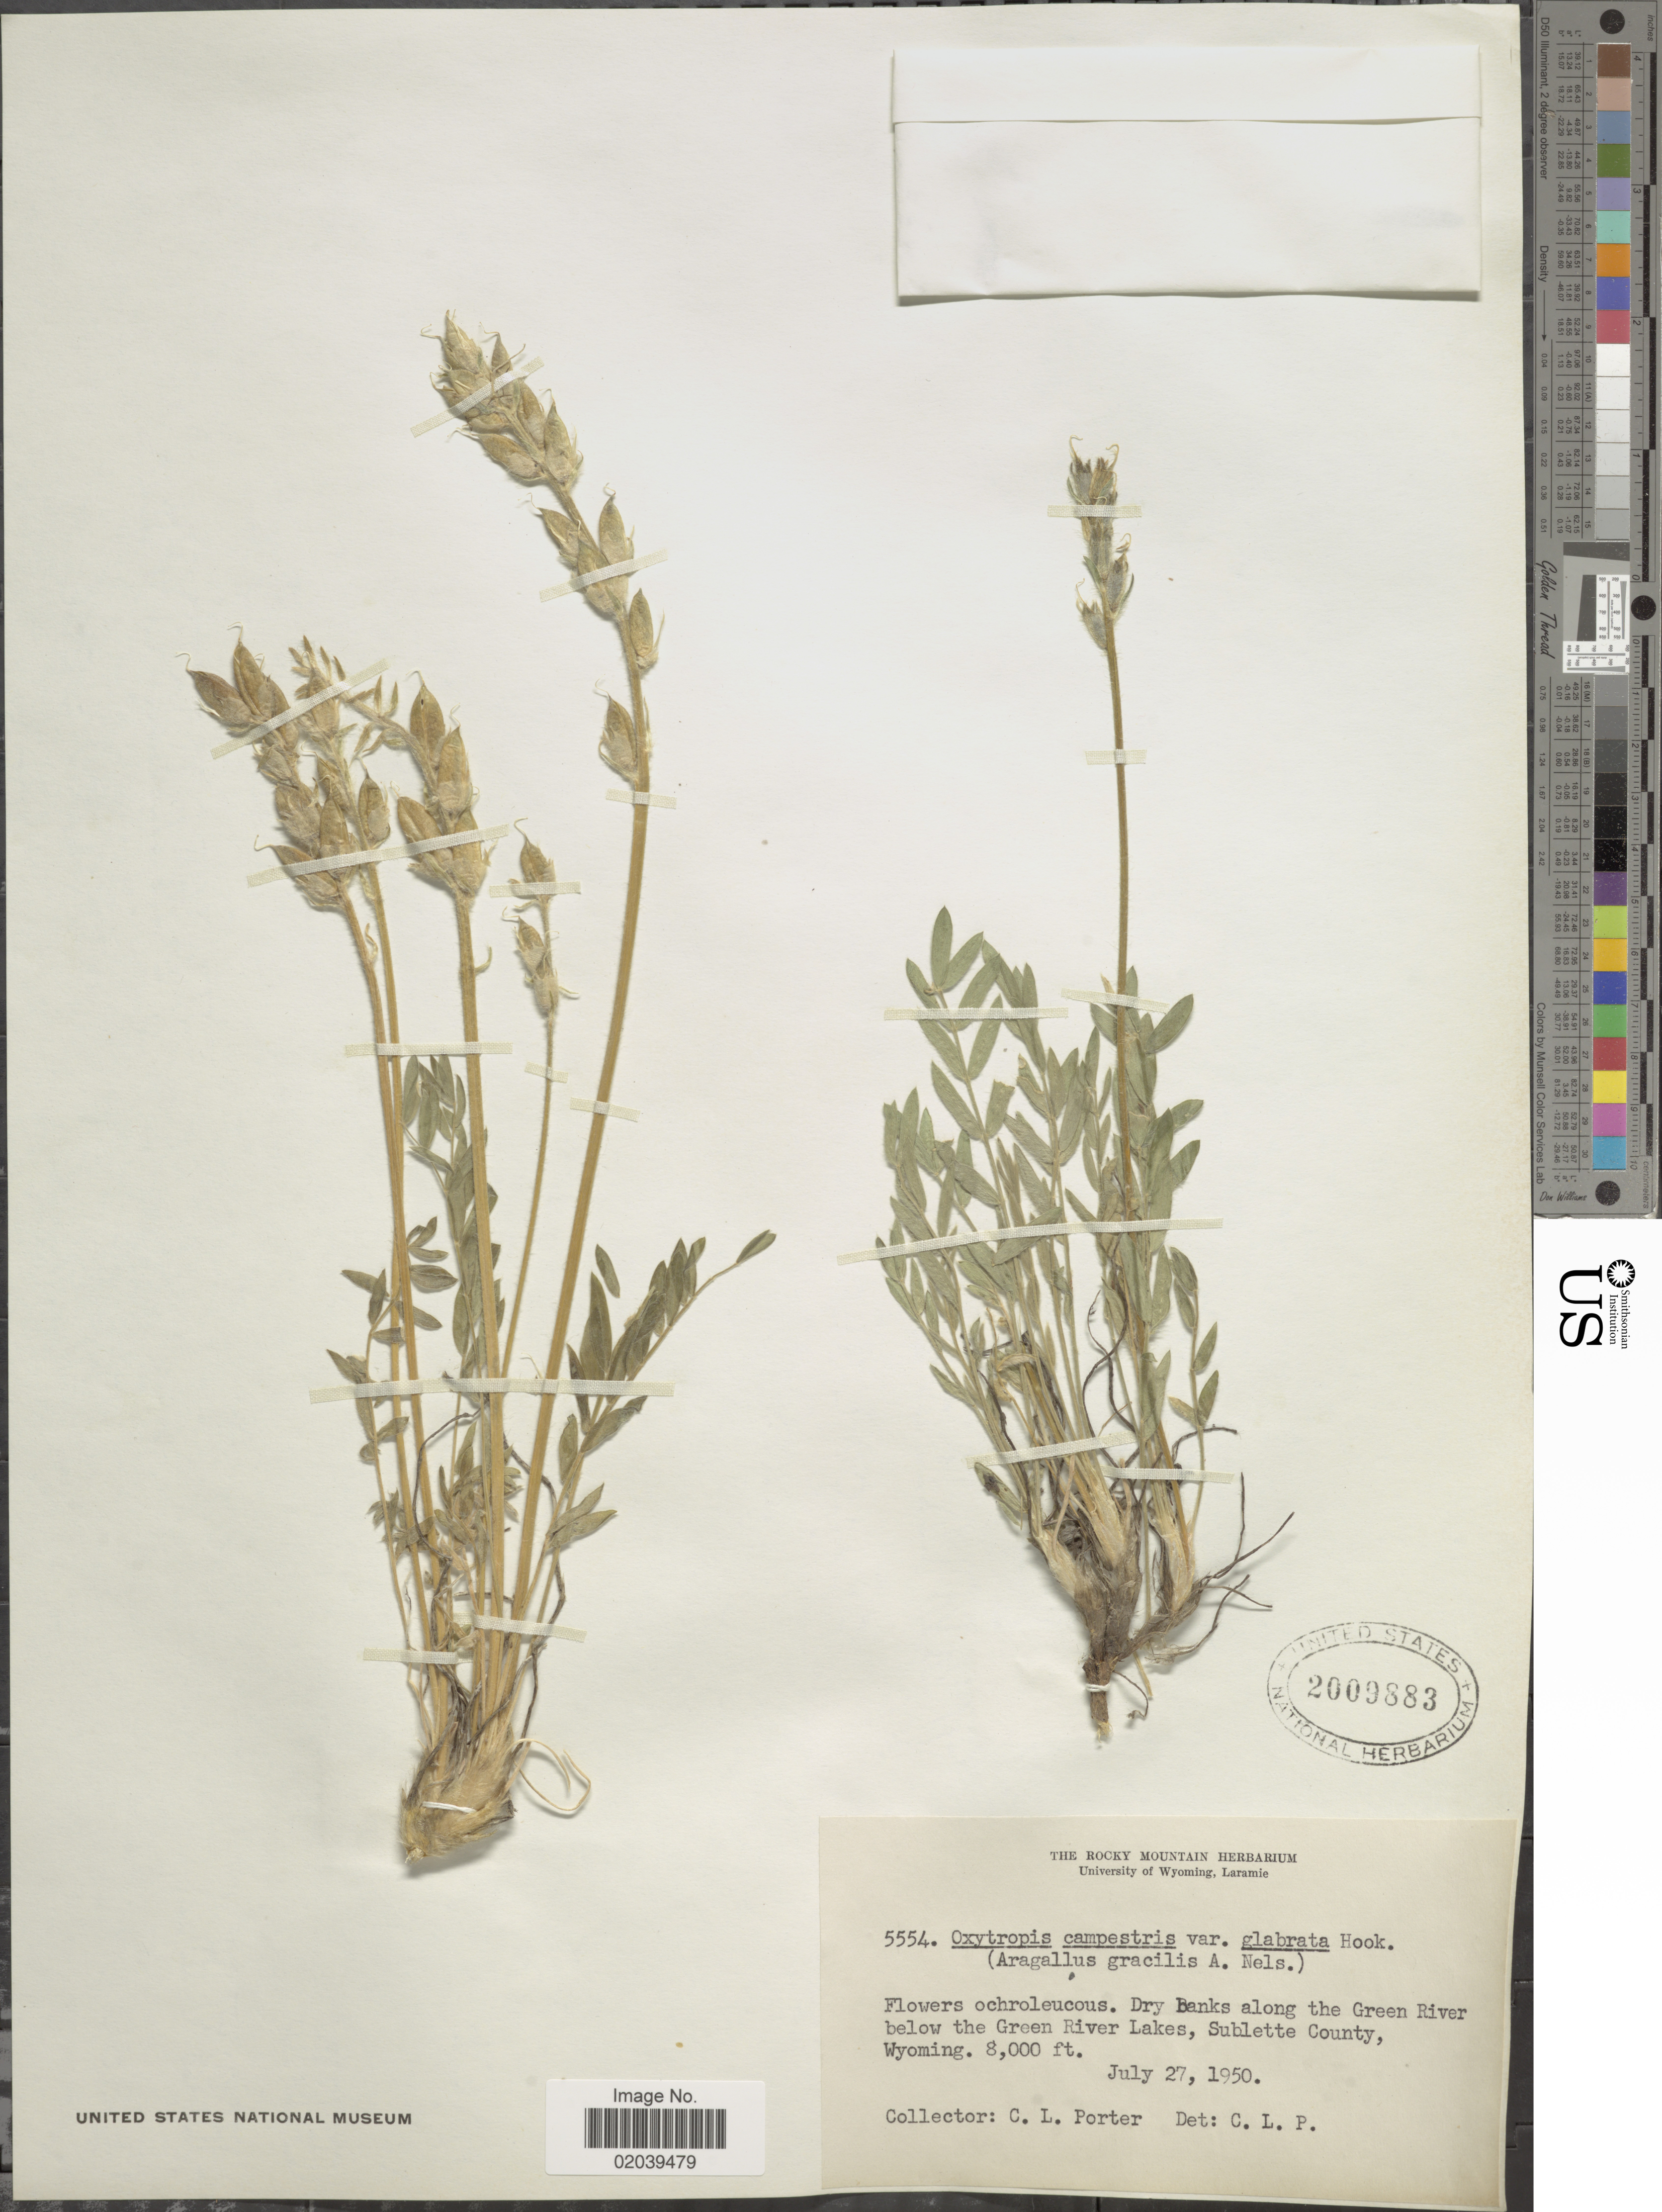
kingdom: Plantae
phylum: Tracheophyta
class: Magnoliopsida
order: Fabales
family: Fabaceae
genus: Oxytropis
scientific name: Oxytropis campestris var. gracilis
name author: (A. Nelson) Barneby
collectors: C. L. Porter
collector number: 5554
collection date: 1950-07-27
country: United States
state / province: Wyoming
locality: Dry banks along the Green River below the Green River Lakes, Sublette County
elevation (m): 2438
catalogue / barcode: US 2009883